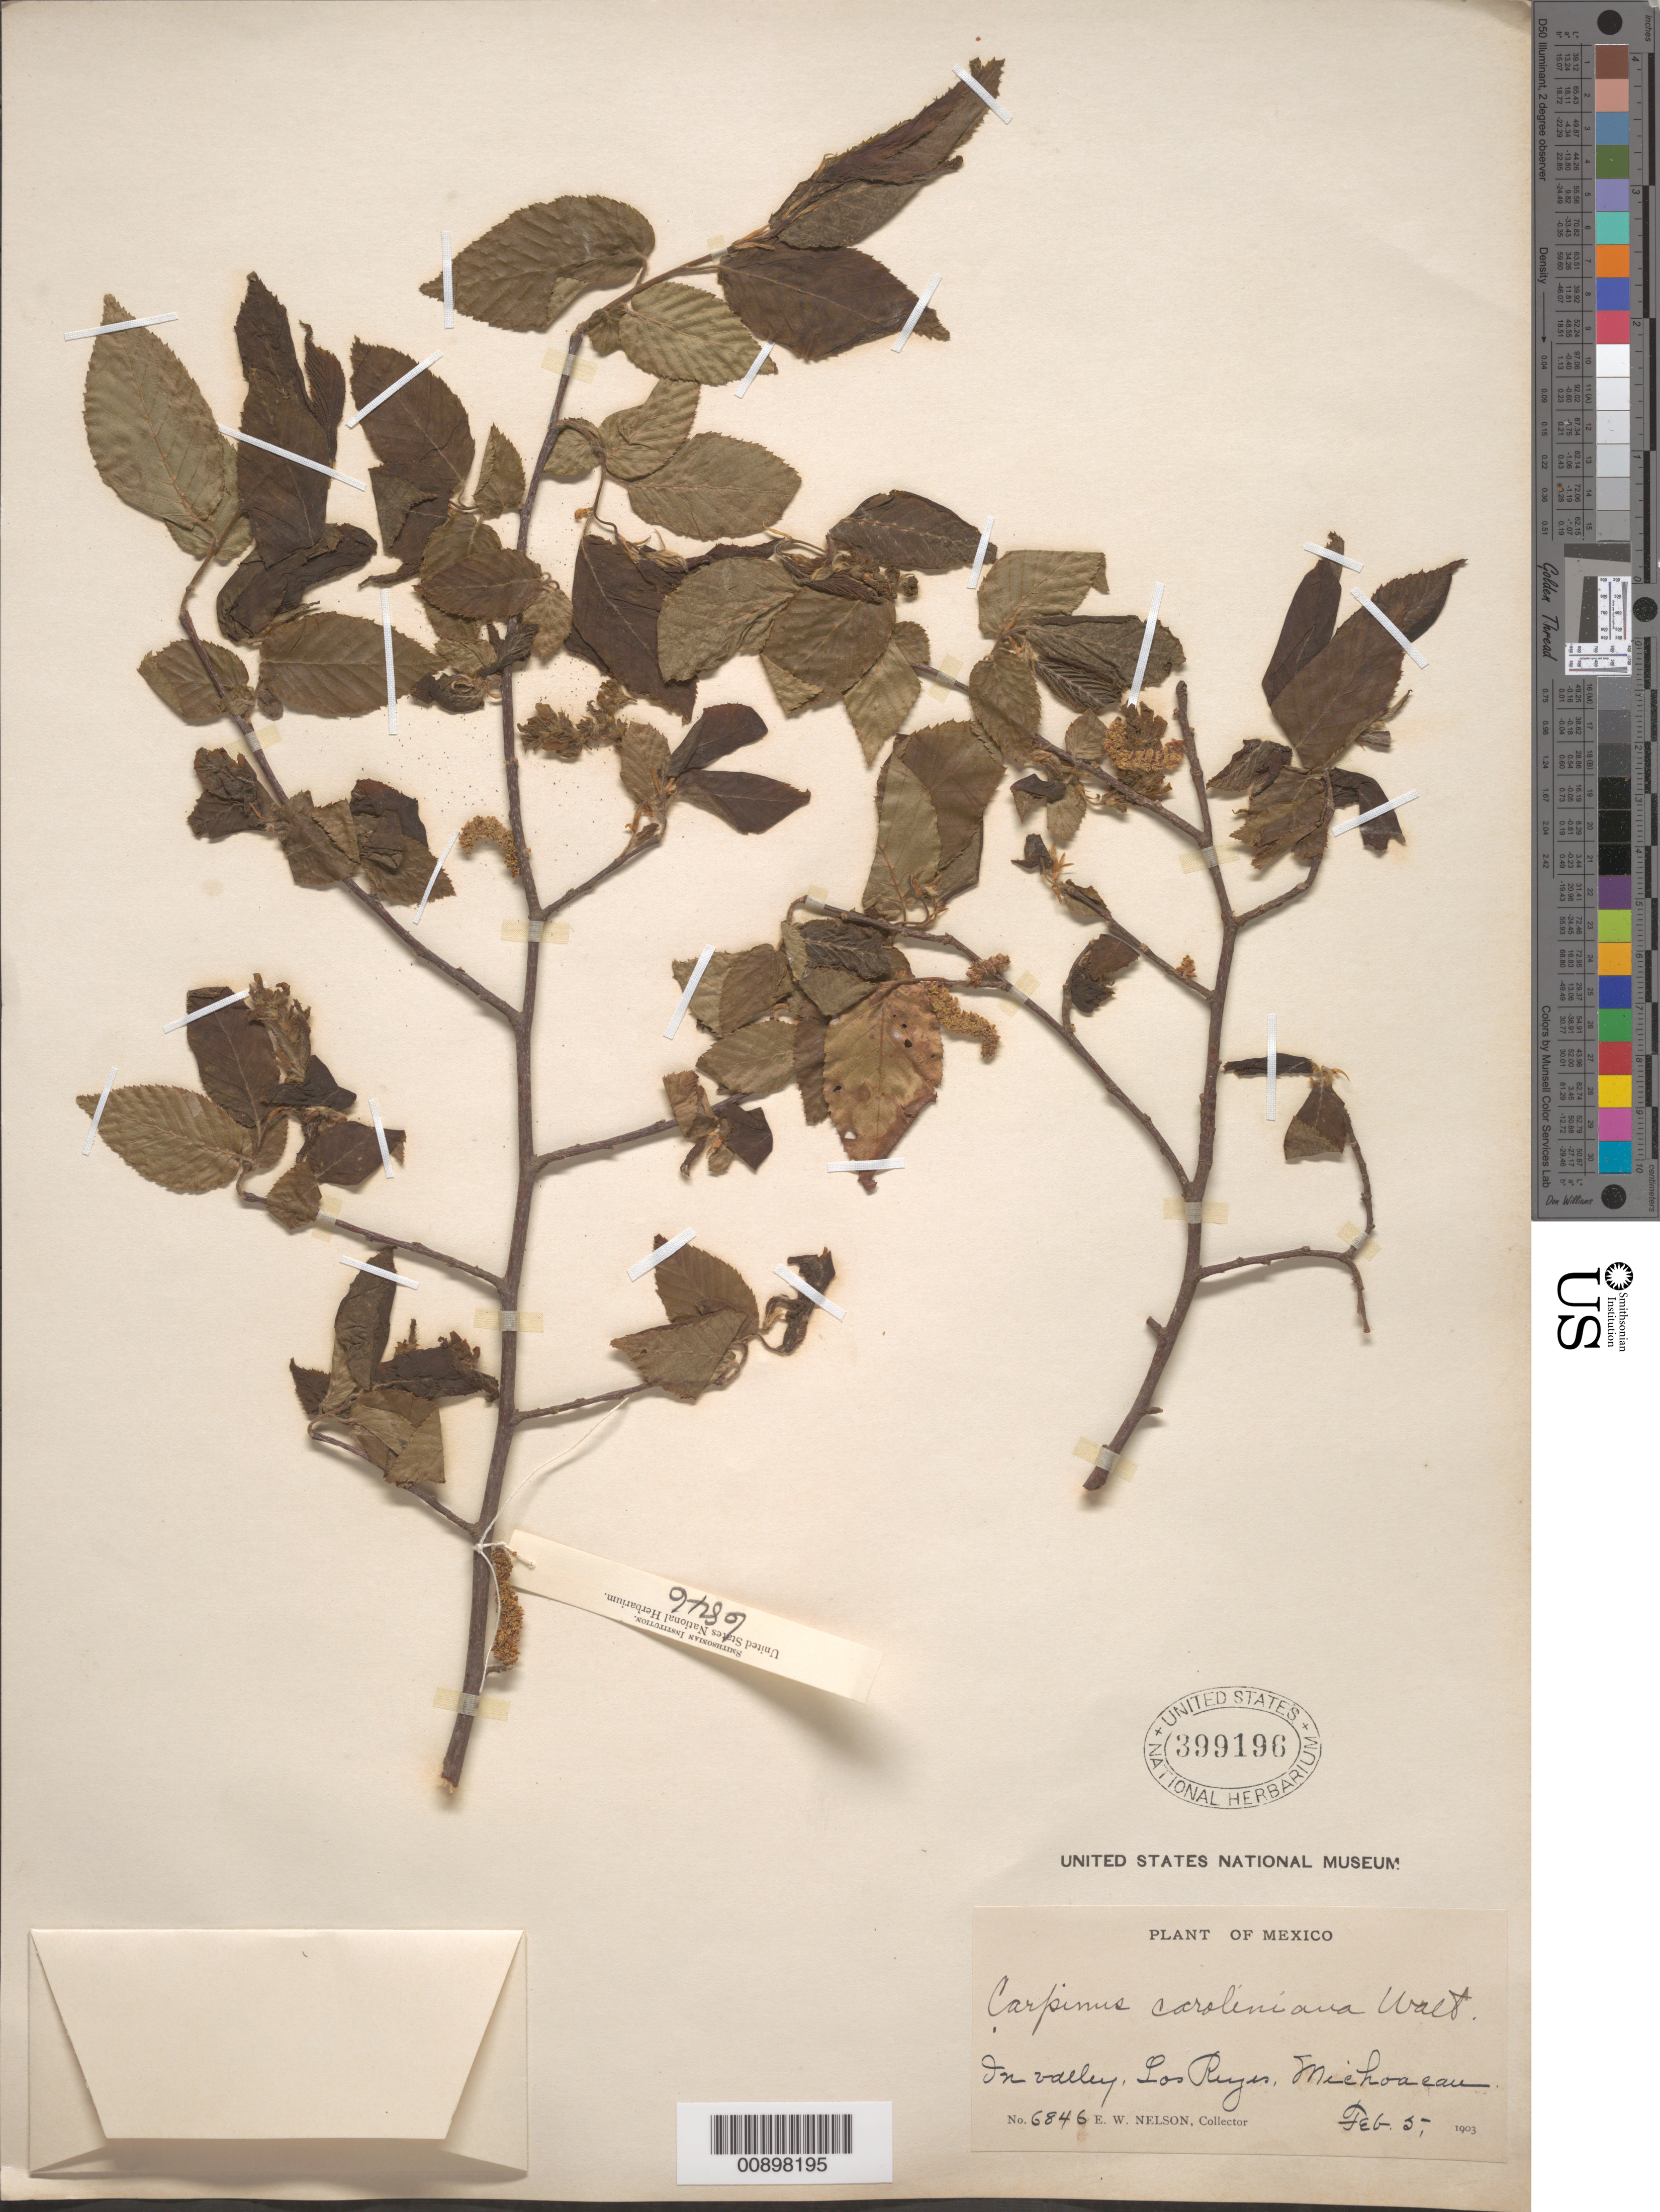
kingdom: Plantae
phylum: Tracheophyta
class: Magnoliopsida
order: Fagales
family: Betulaceae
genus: Carpinus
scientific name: Carpinus caroliniana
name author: Walter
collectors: E. W. Nelson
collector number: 6846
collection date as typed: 05 Feb 1903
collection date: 1903-02-05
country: Mexico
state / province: Michoacán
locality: Los Reyes, Michoacán.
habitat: On valley.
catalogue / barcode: US 399196